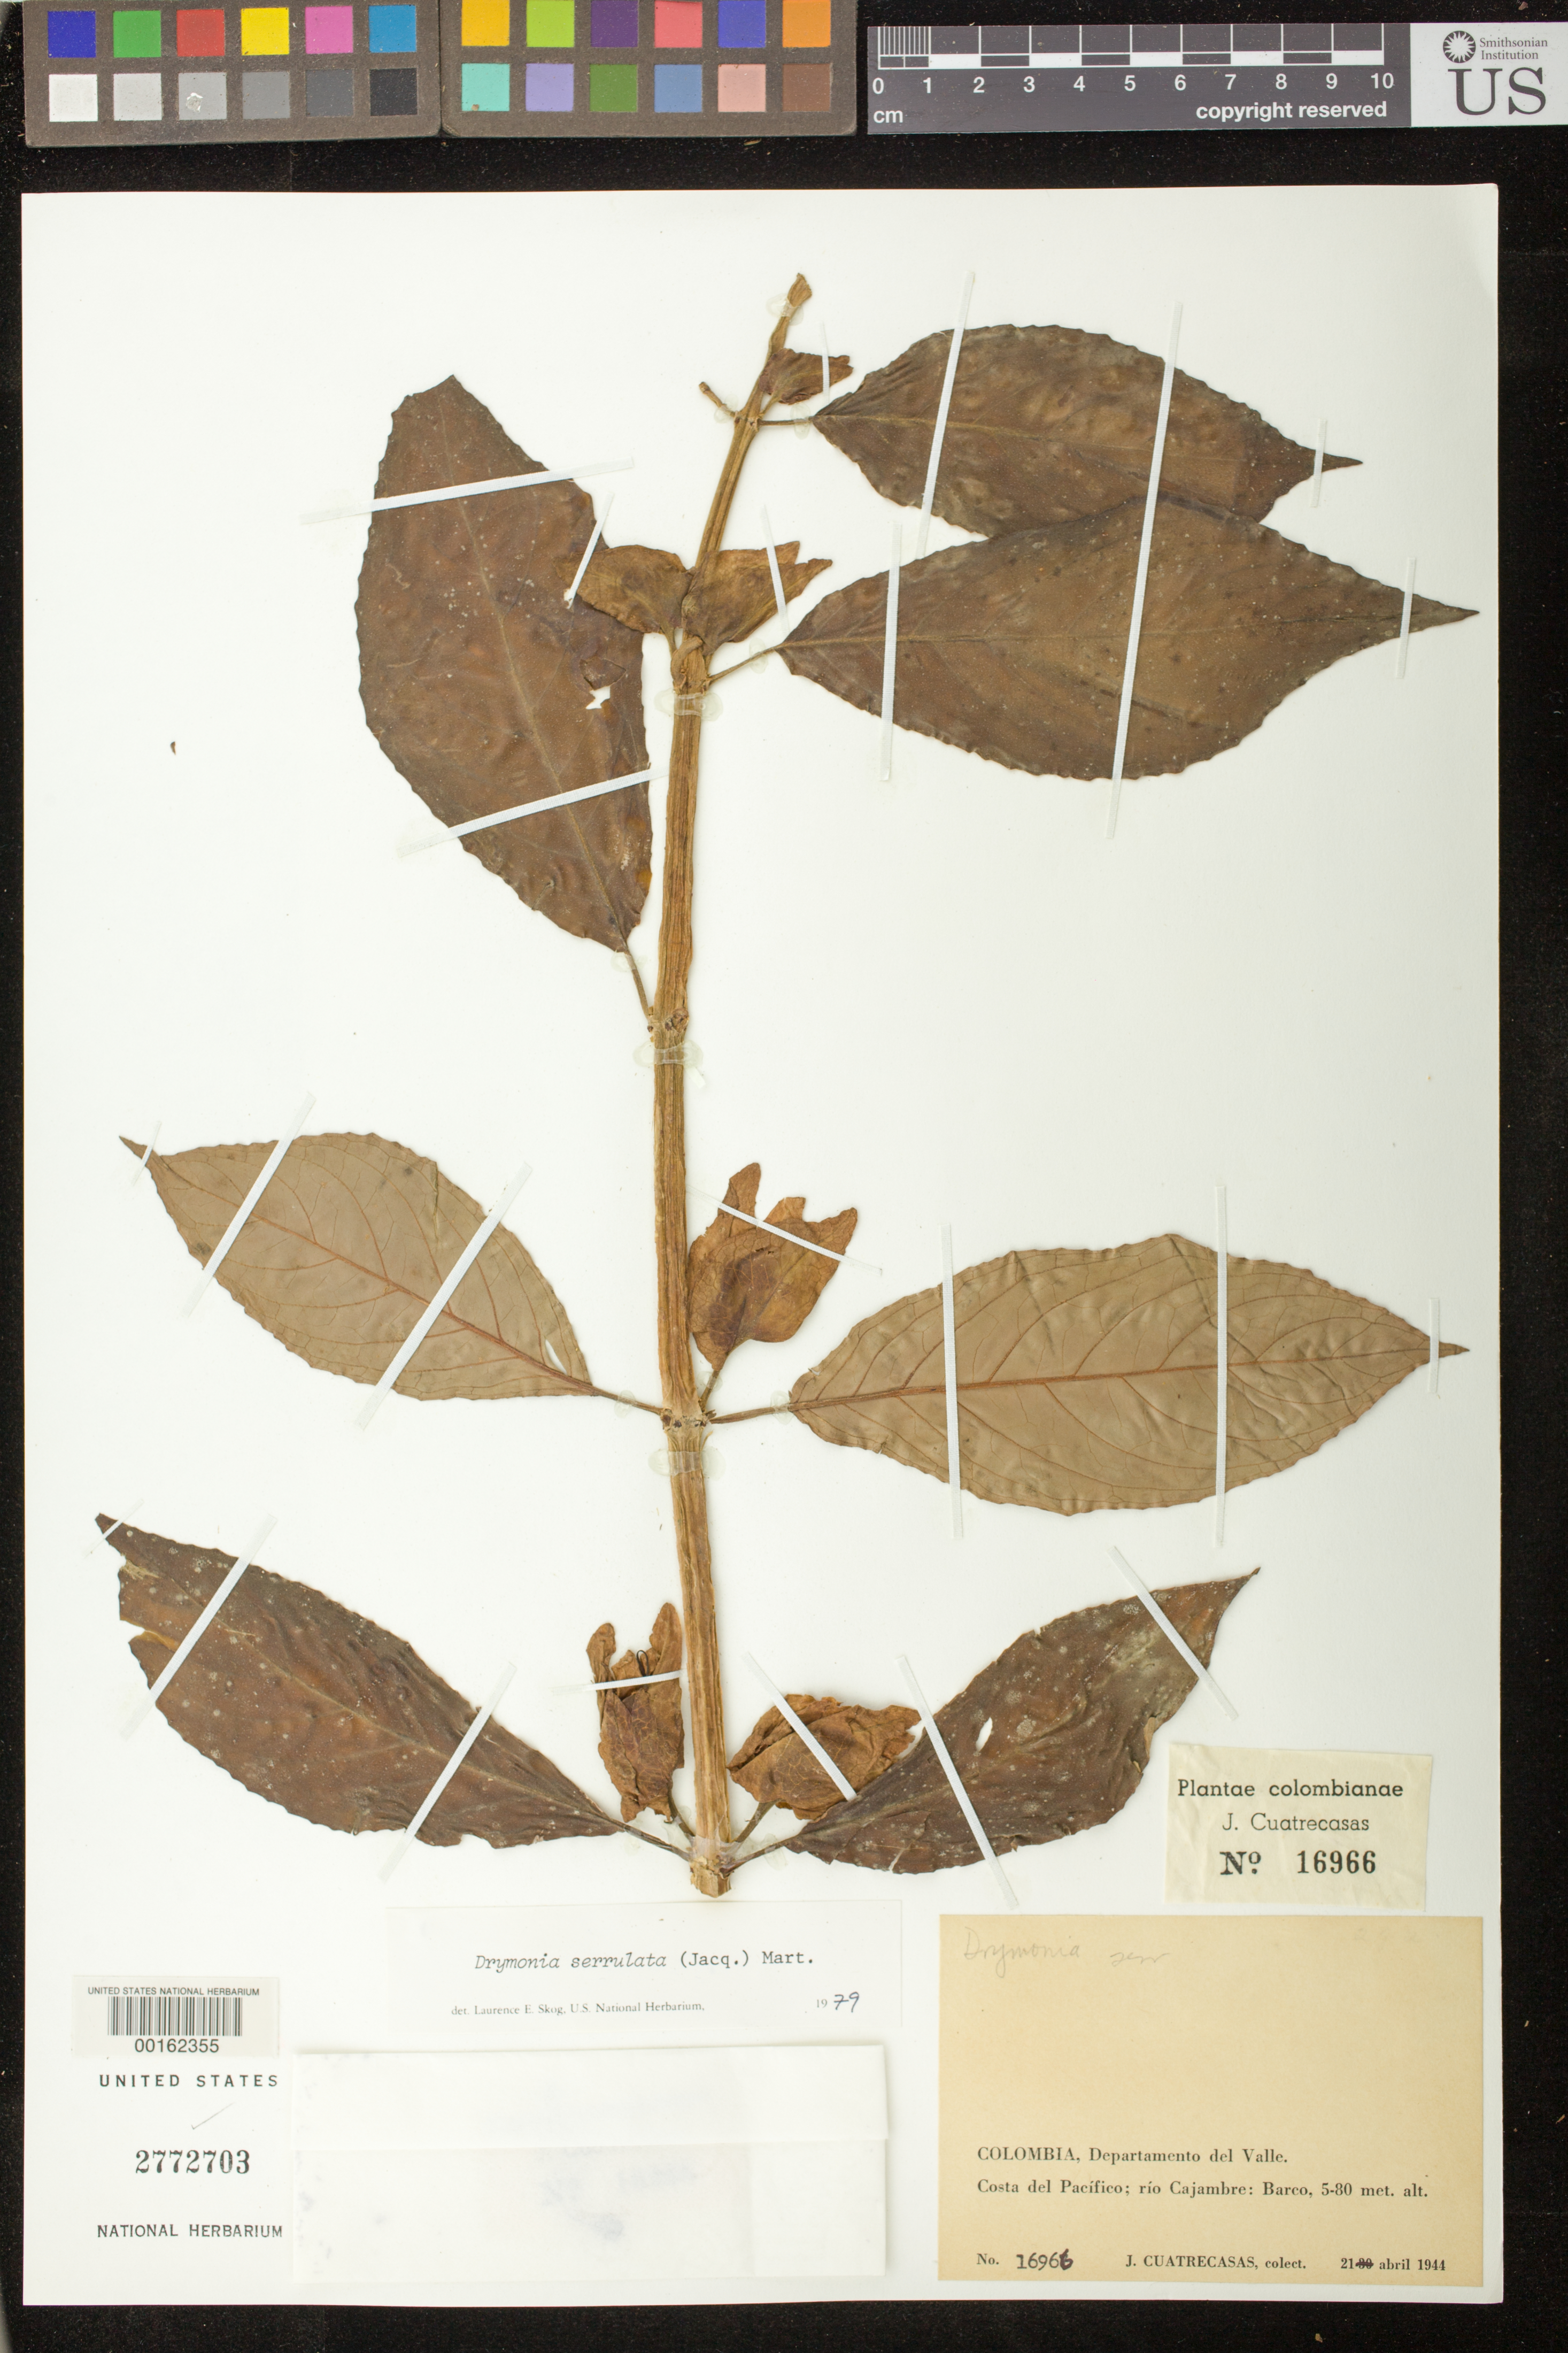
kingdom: Plantae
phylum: Tracheophyta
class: Magnoliopsida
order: Lamiales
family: Gesneriaceae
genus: Drymonia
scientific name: Drymonia serrulata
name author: (Jacq.) Mart.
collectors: J. Cuatrecasas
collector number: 16966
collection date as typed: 21 Apr 1944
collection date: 1944-04-21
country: Colombia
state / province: Valle del Cauca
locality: Costa del Pacífico; río Cajambre: Barco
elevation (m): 5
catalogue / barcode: US 2772703